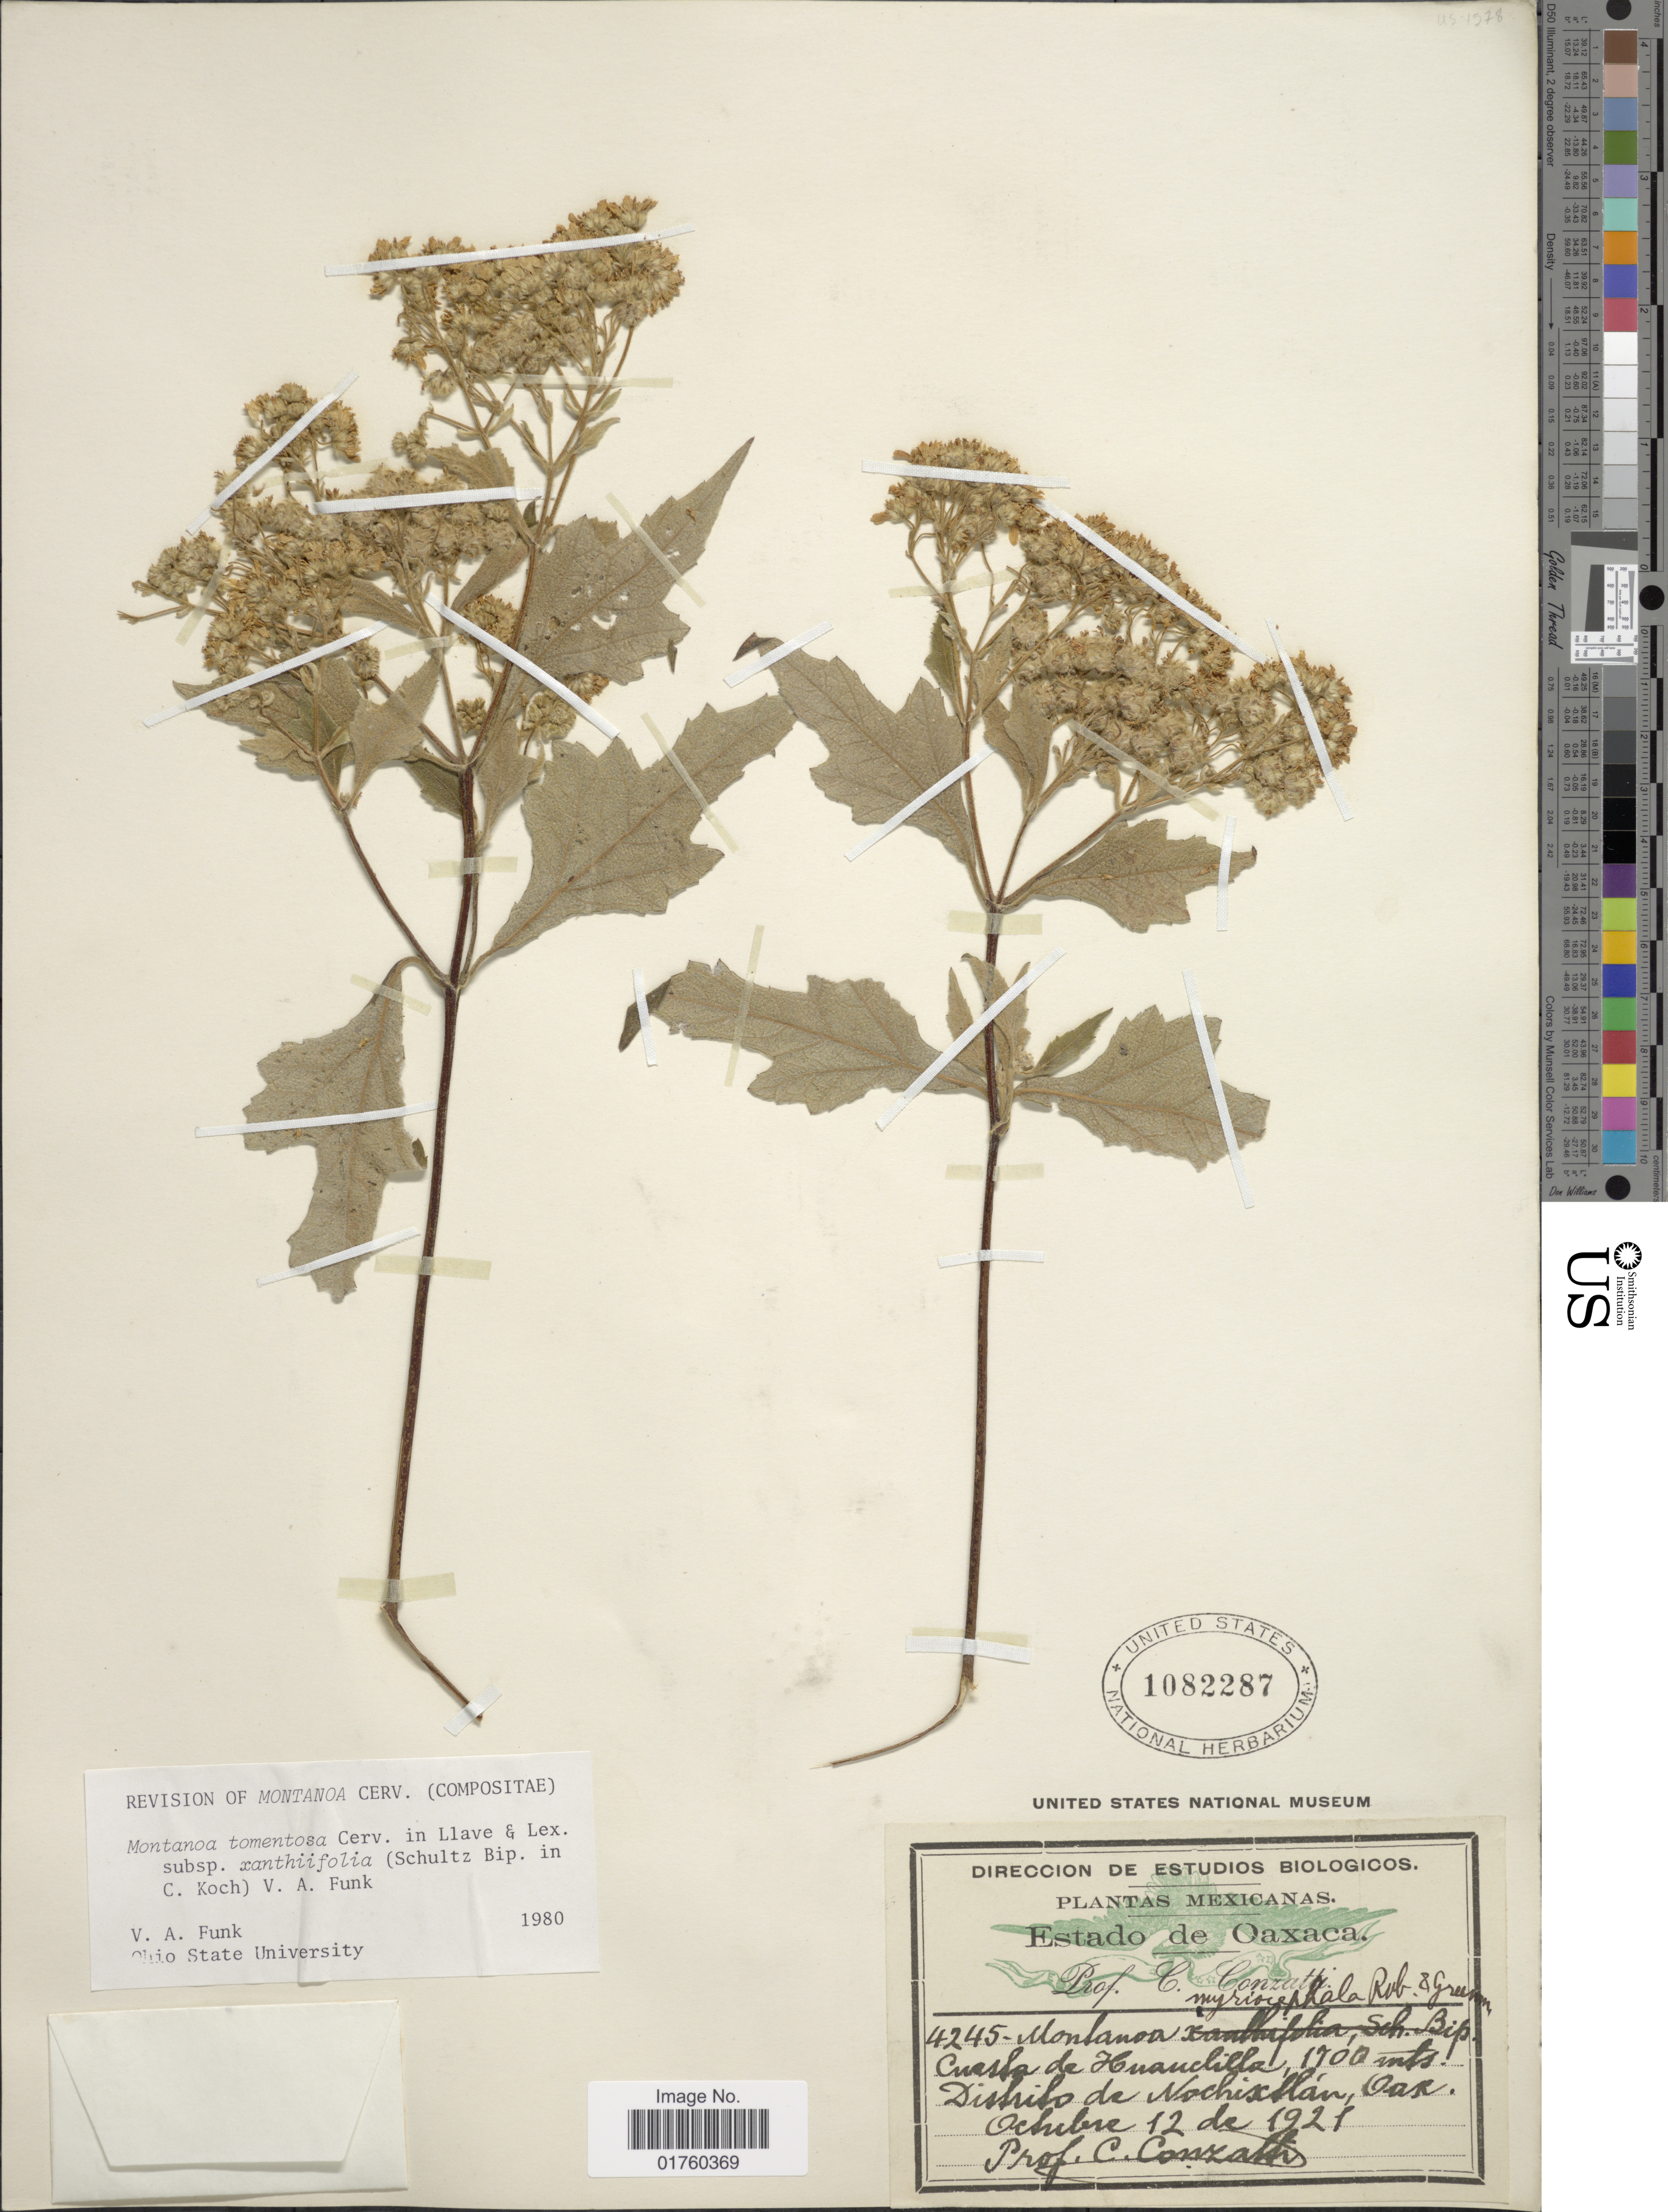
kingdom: Plantae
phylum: Tracheophyta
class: Magnoliopsida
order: Asterales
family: Asteraceae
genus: Montanoa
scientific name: Montanoa tomentosa subsp. xanthiifolia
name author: (Sch. Bip. in C. Koch) V.A. Funk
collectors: C. Conzatti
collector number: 4245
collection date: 1921-10-12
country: Mexico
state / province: Oaxaca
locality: Cuesta de Huauclilla, Distrito de Nochixtlan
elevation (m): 1700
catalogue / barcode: US 1082287